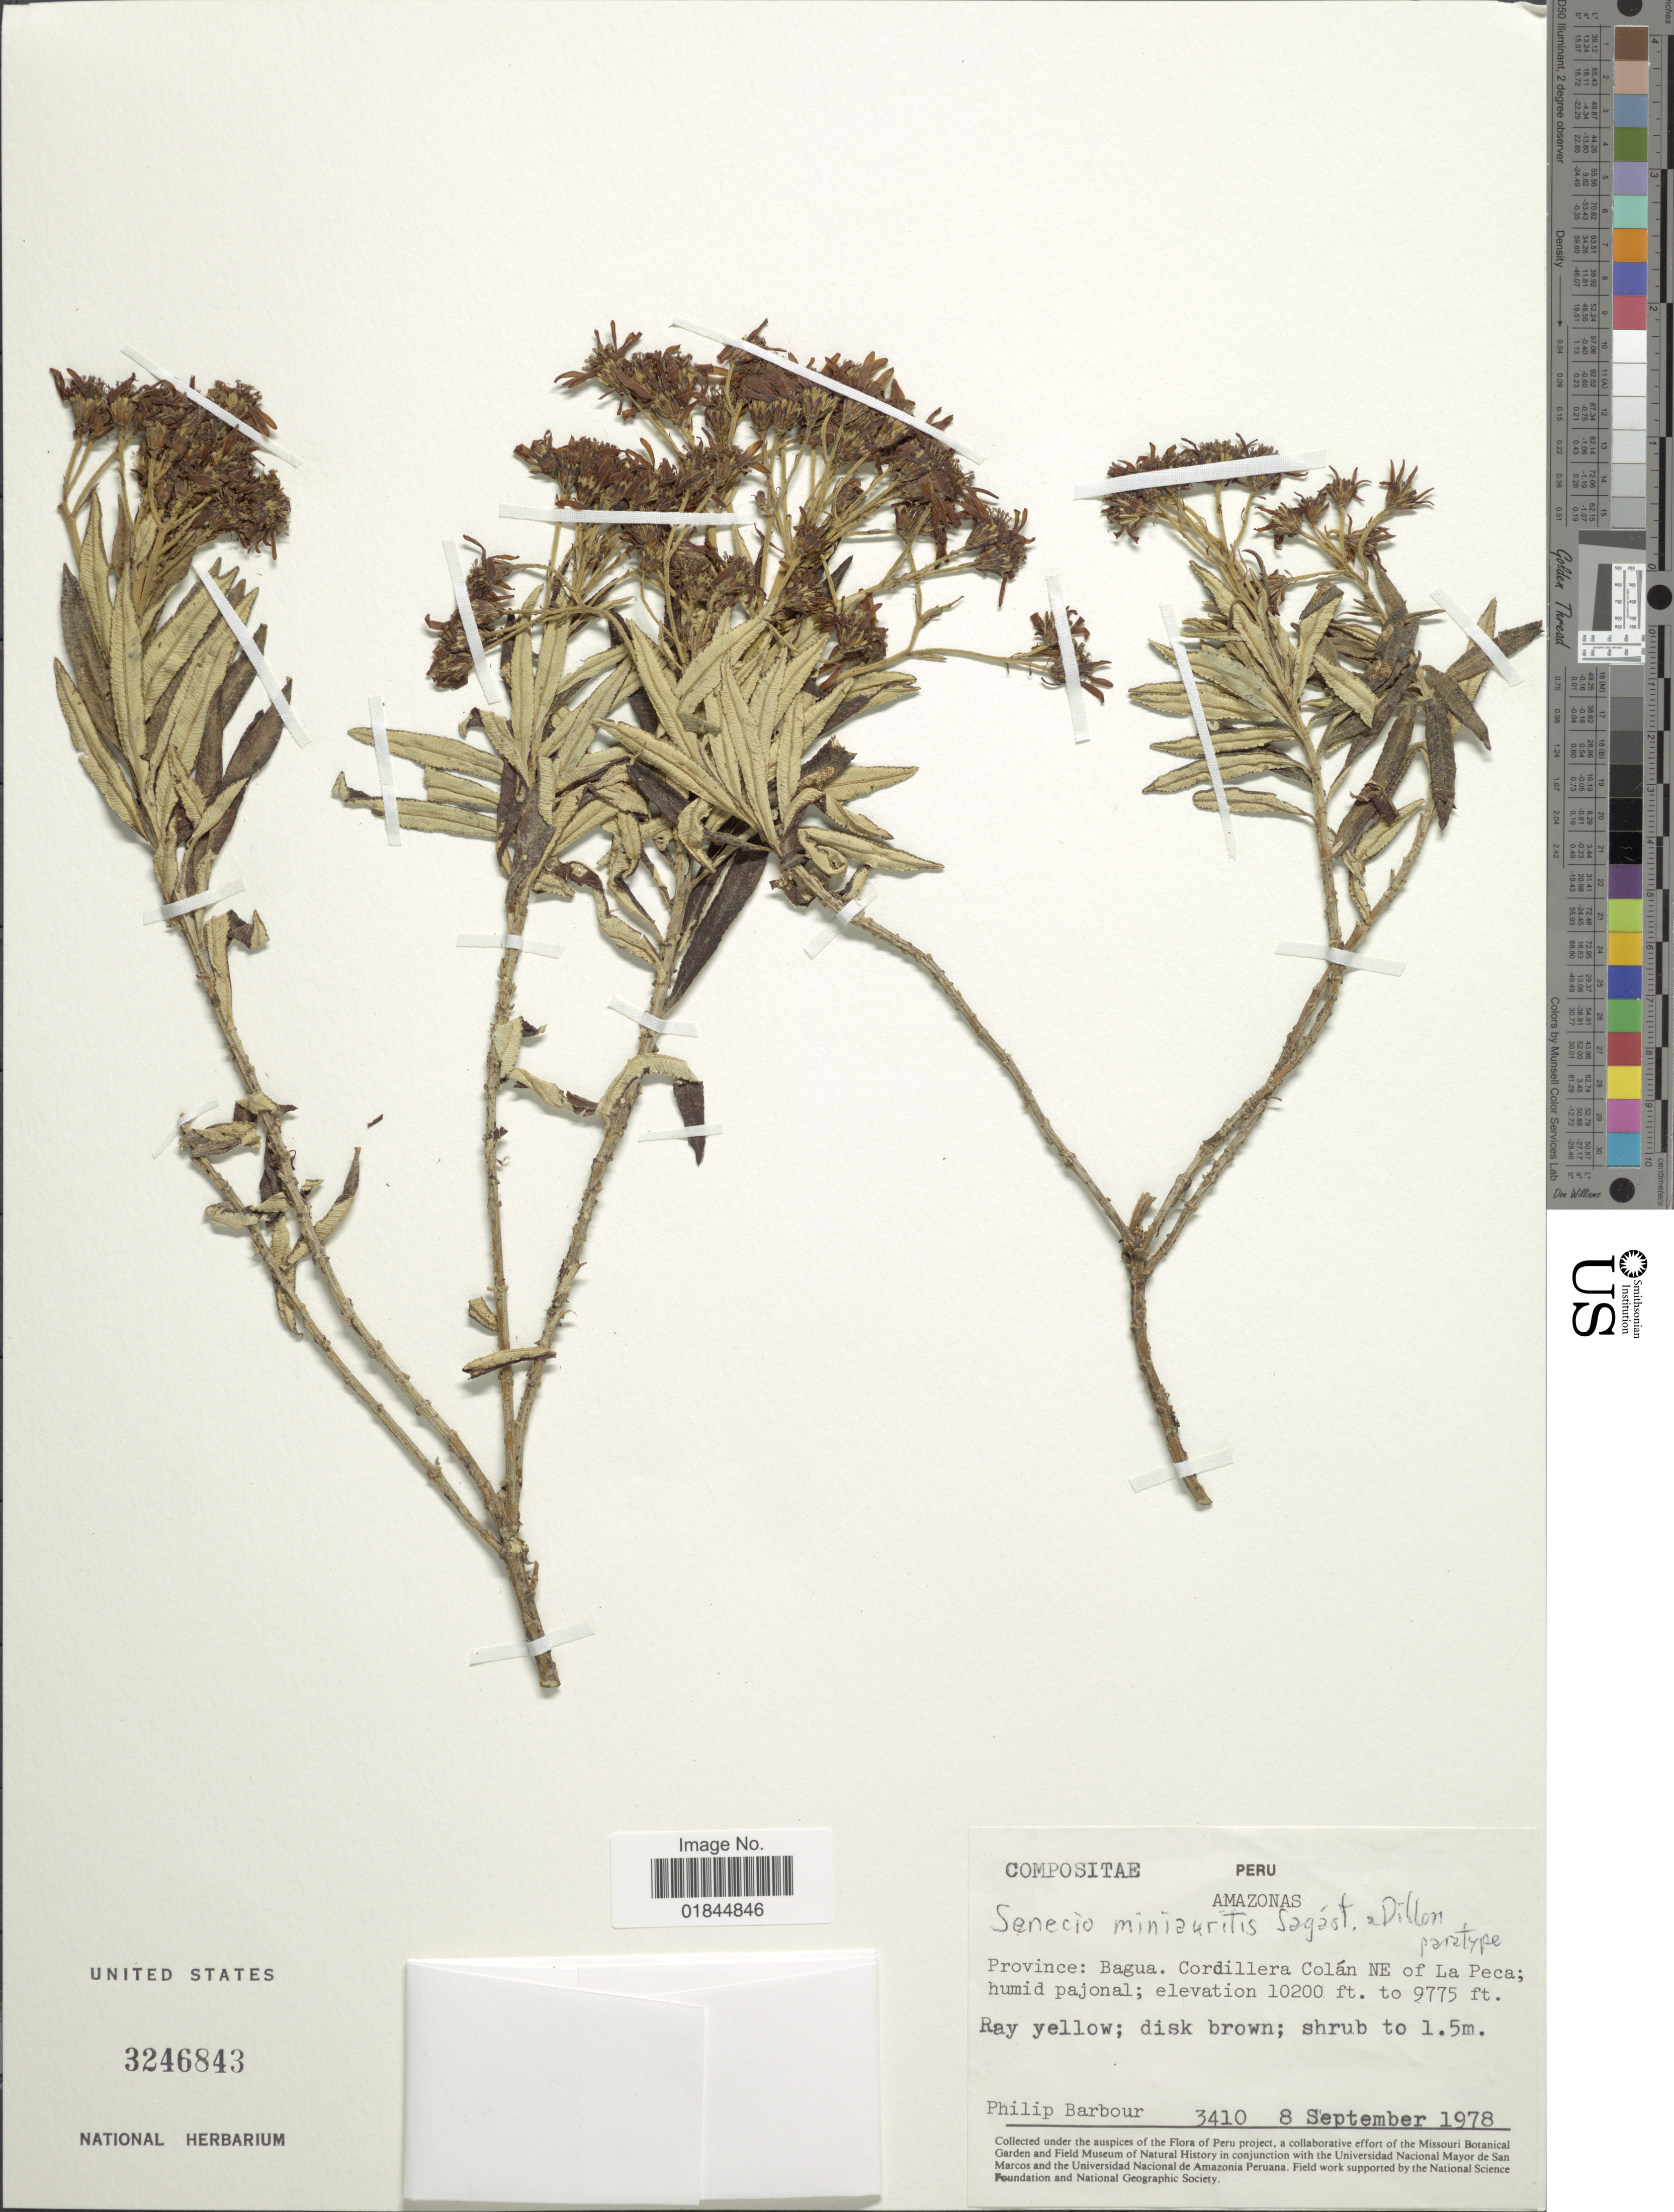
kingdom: Plantae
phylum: Tracheophyta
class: Magnoliopsida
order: Asterales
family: Asteraceae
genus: Pentacalia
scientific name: Pentacalia minaurita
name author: (Sagást. & M.O. Dillon) Cuatrec.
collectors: P. Barbour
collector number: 3410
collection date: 1978-09-08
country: Peru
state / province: Amazonas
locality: Amazonas. Province: Bagua. Cordillera Colan NE of La Peca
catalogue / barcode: US 3246843